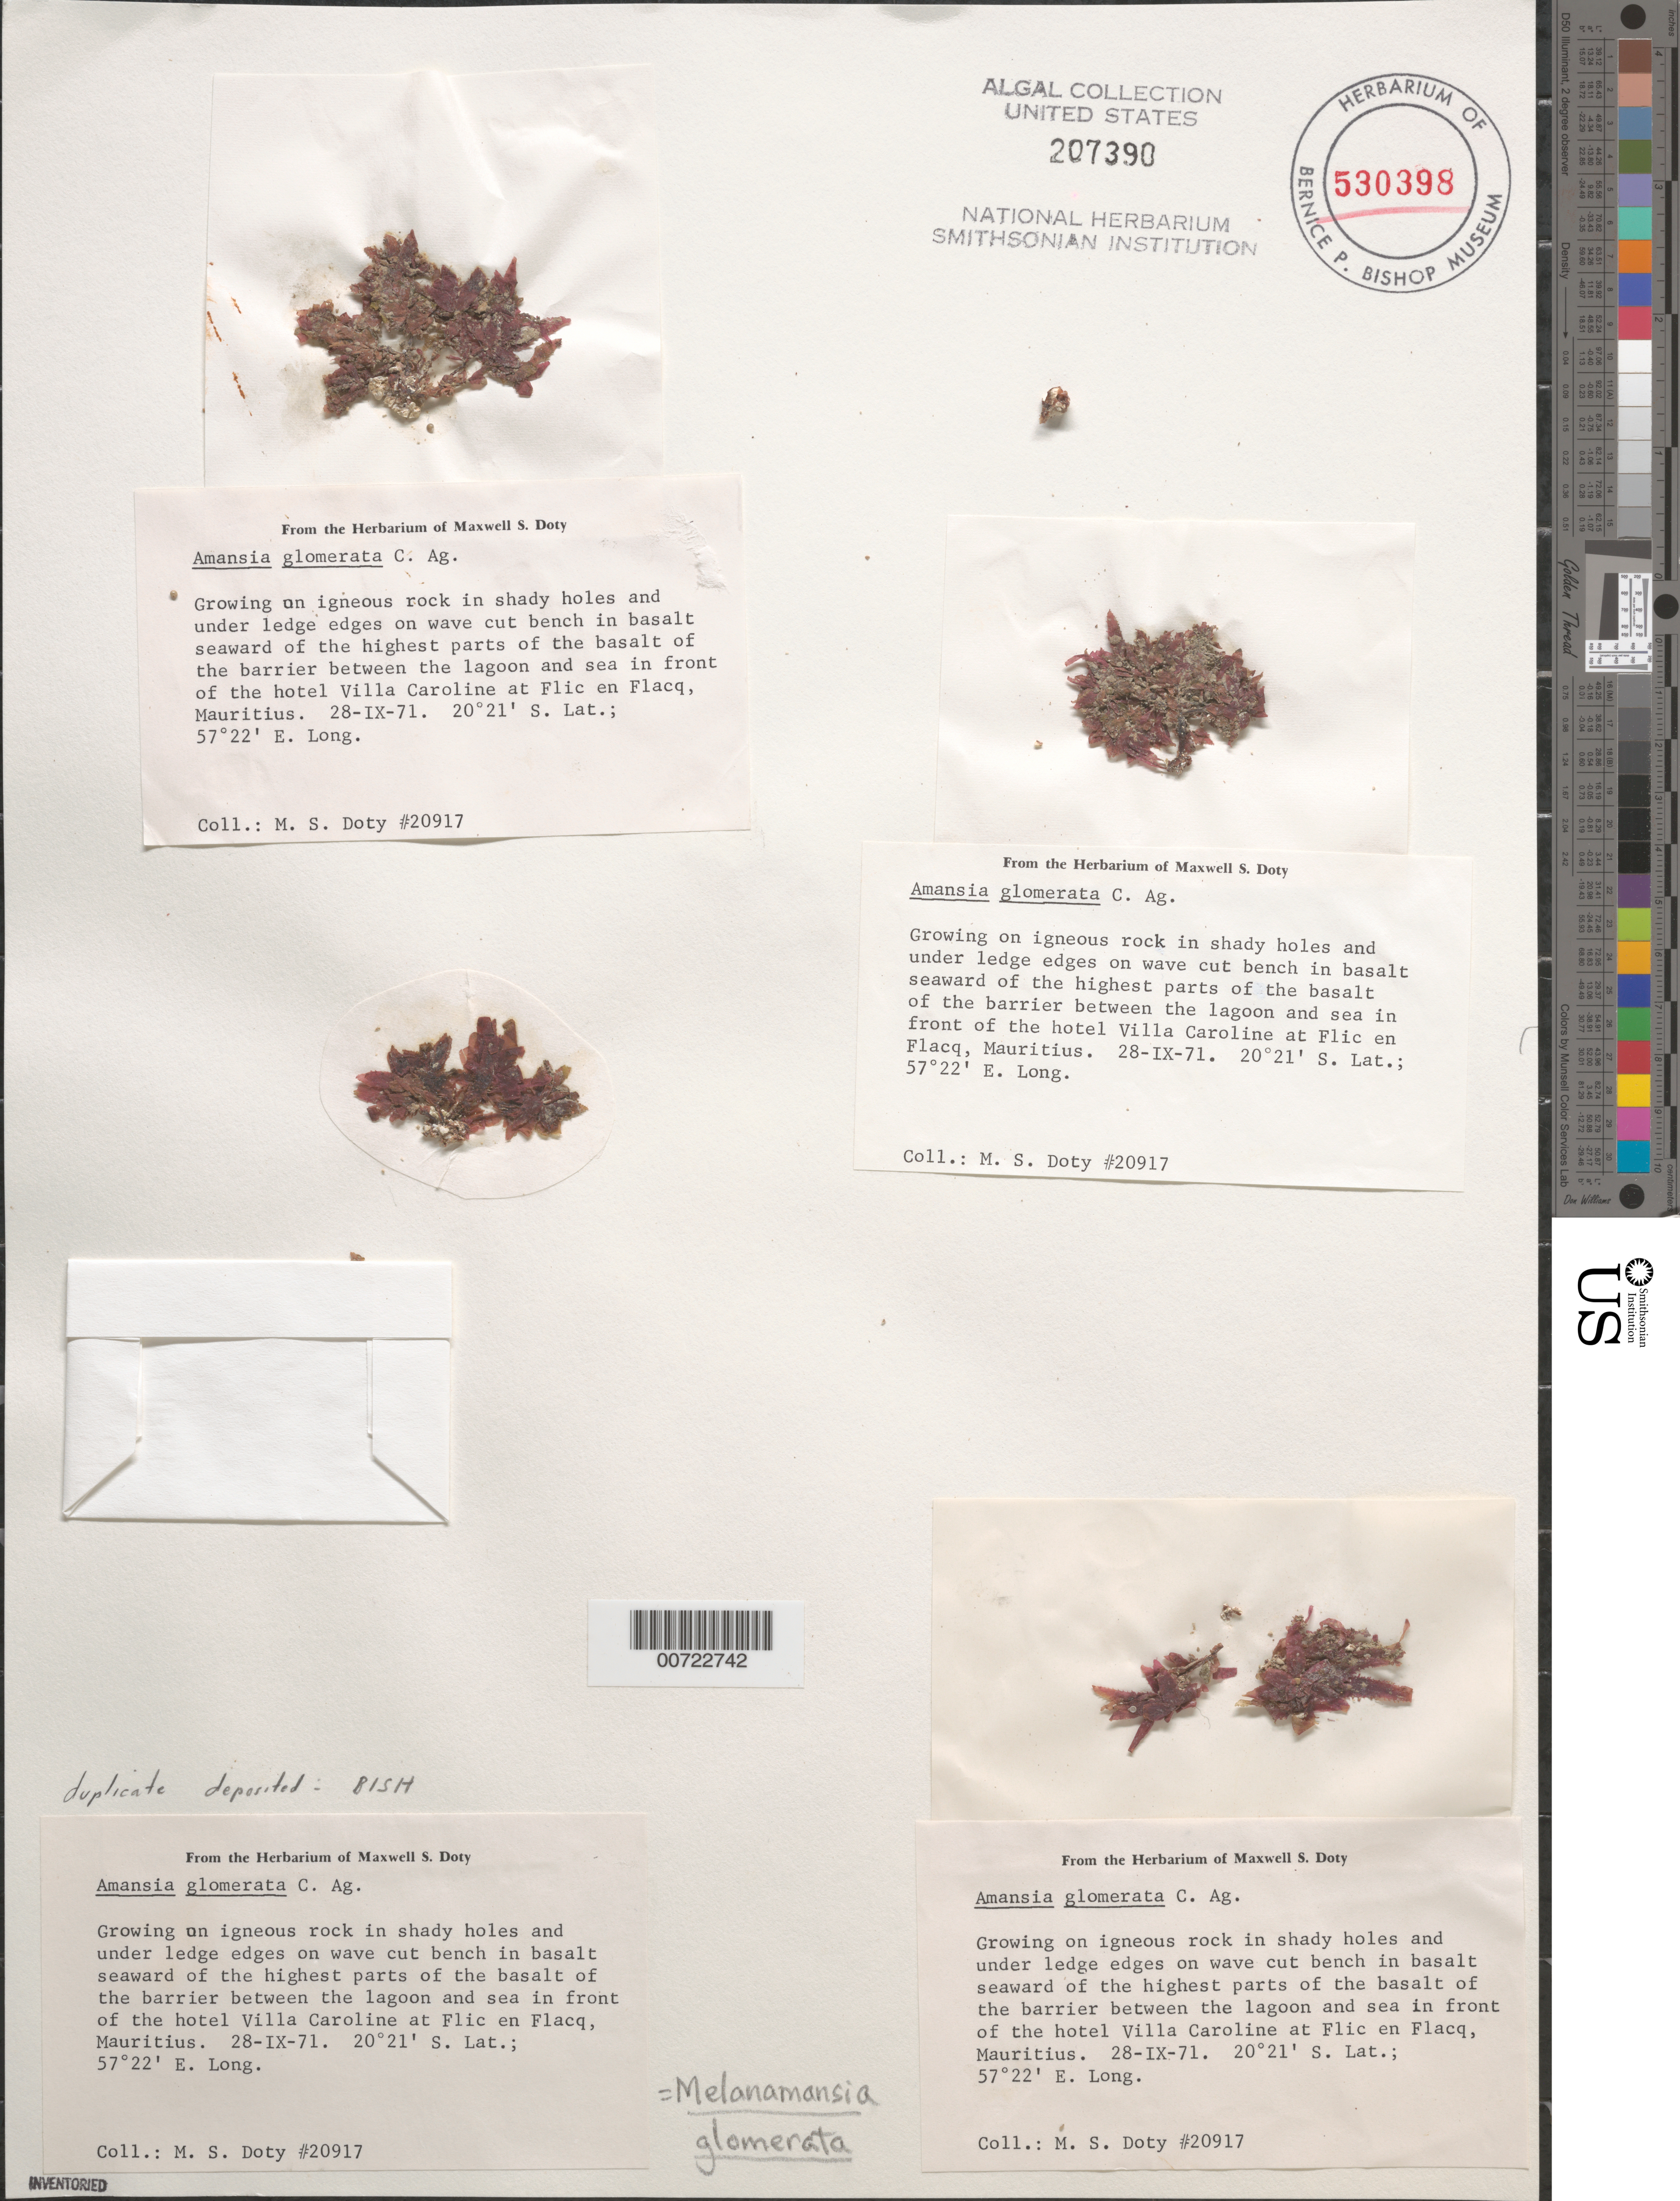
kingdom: Plantae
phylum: Rhodophyta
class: Florideophyceae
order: Ceramiales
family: Rhodomelaceae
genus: Amansia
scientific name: Amansia glomerata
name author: C. Agardh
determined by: Algae name updating Project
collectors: M. S. Doty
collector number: MSD 20917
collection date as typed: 28 Sep 1971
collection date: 1971-09-28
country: Mauritius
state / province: Black River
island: Mauritius Island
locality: Flic-en-Flacq, in front of Hotel Villa Caroline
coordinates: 20 16' S, 57 22' E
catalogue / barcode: US 207390